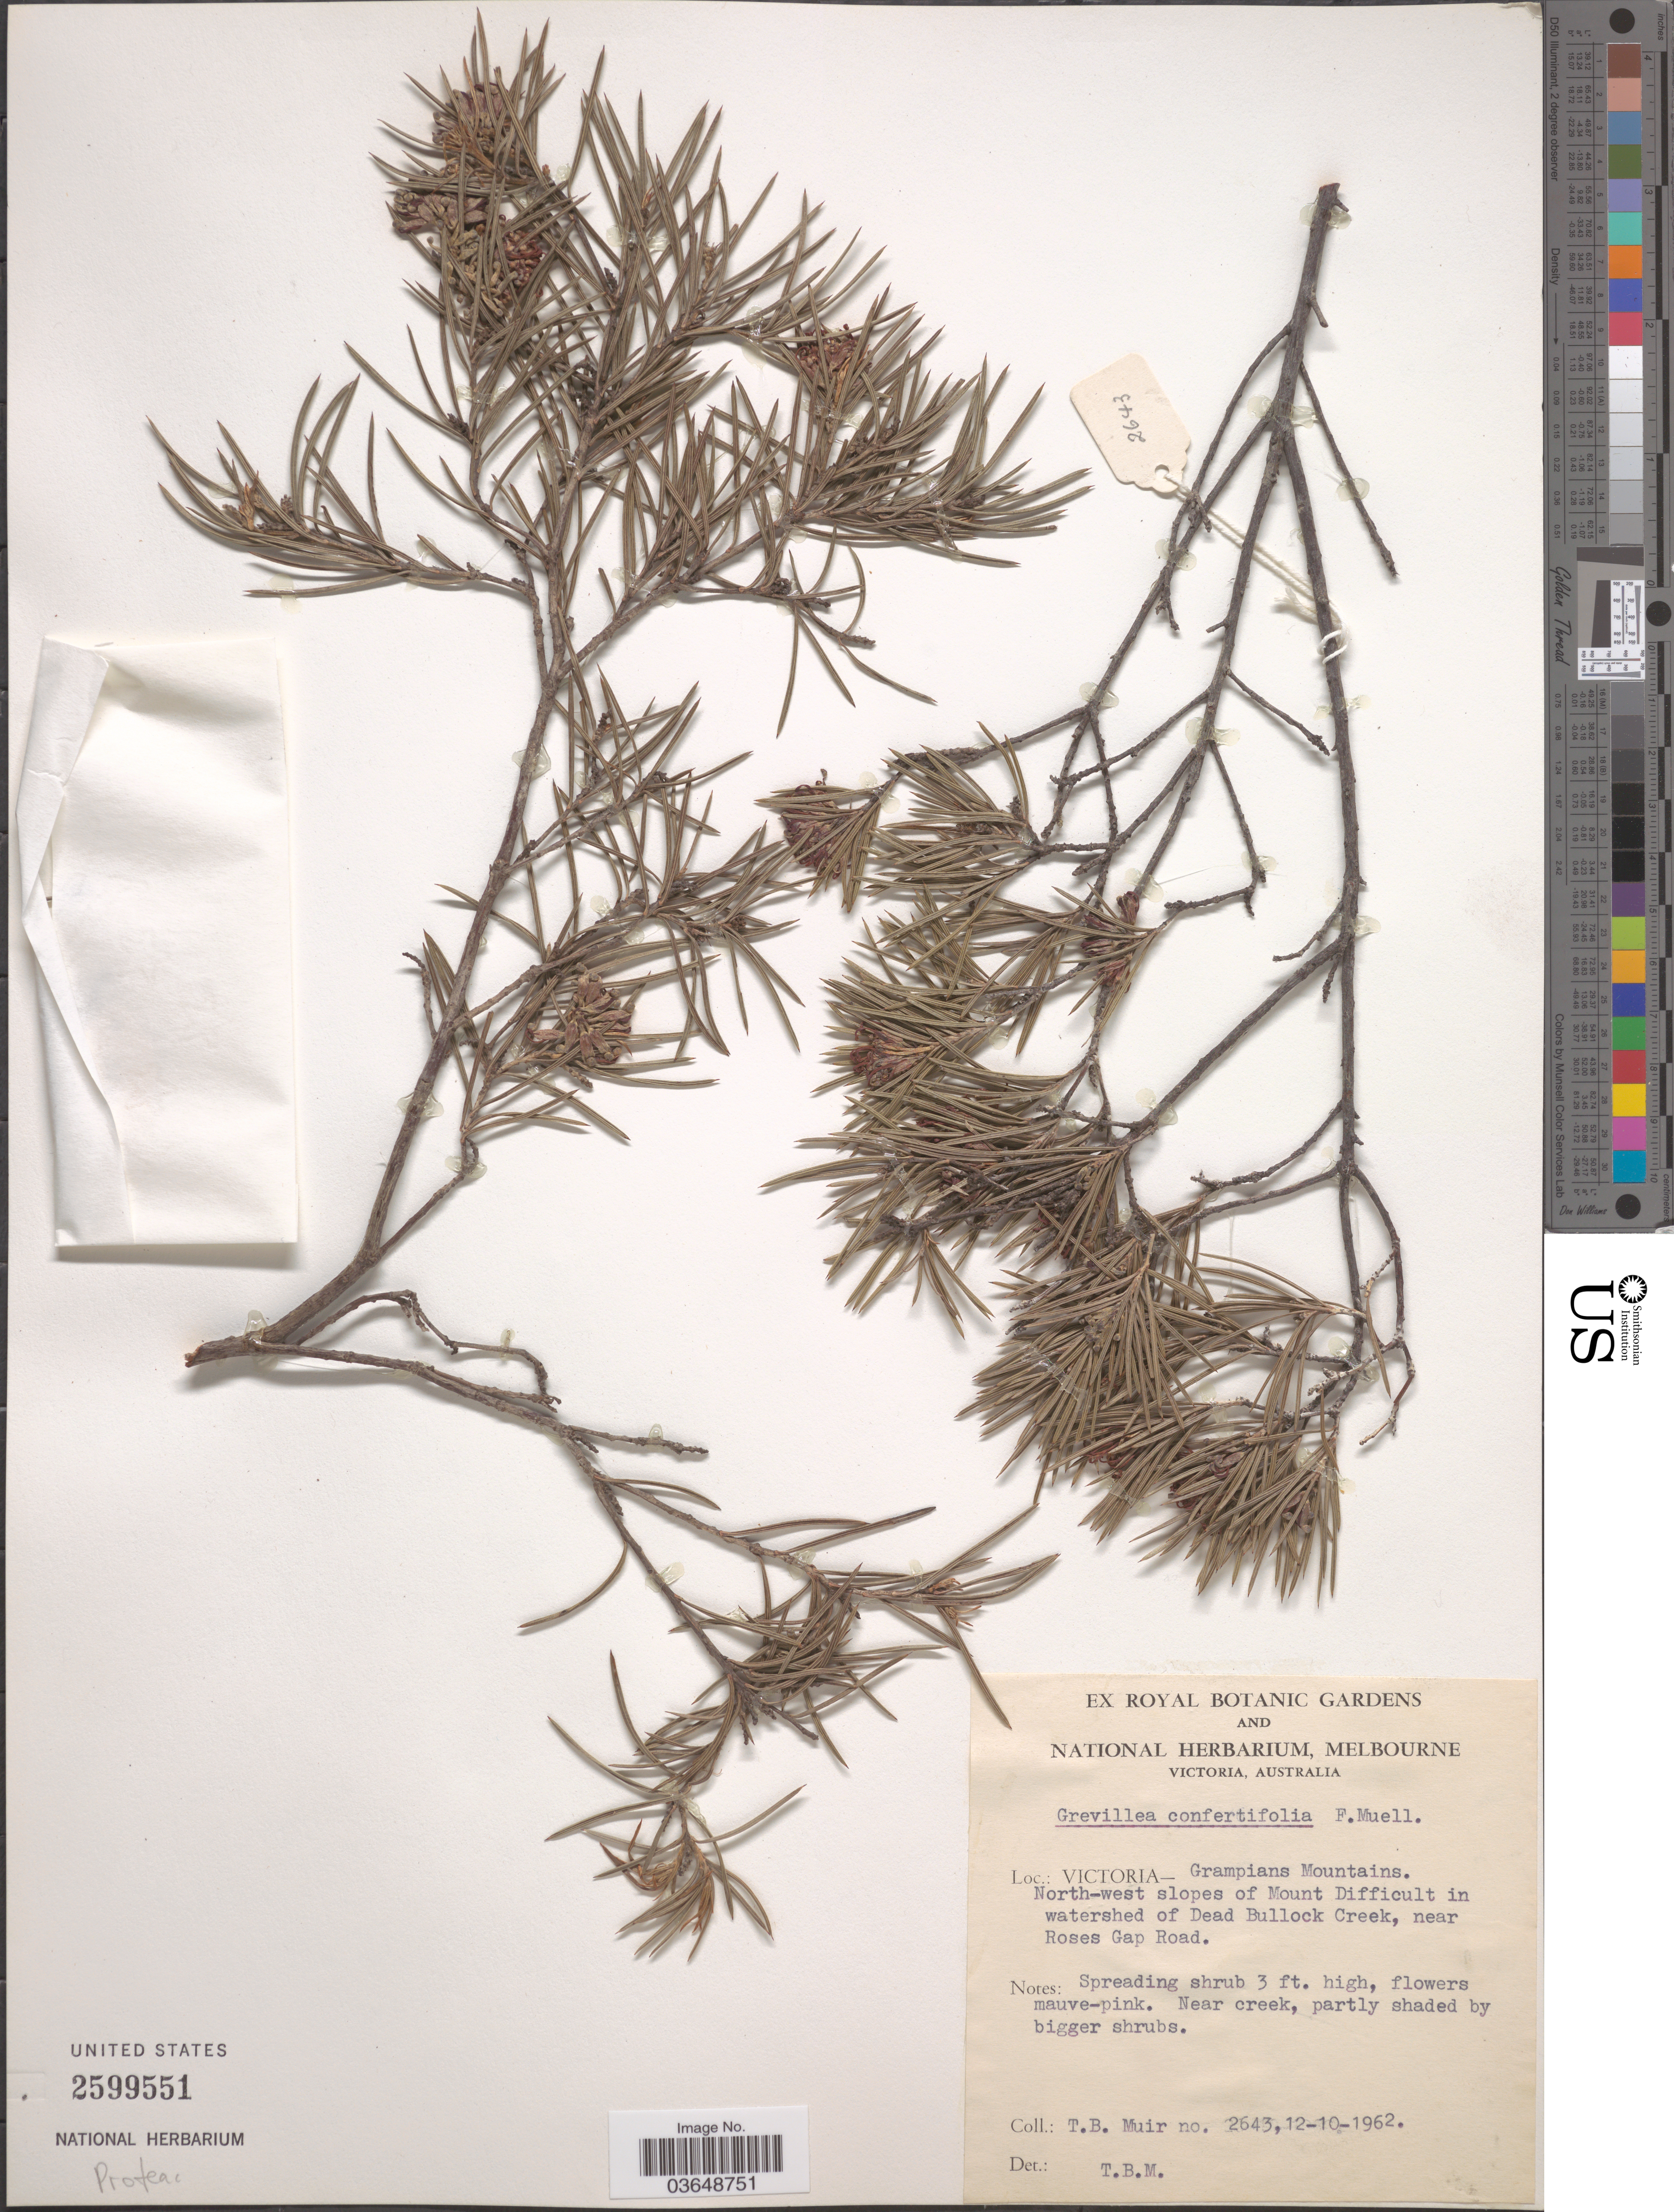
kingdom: Plantae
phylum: Tracheophyta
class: Magnoliopsida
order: Proteales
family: Proteaceae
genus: Grevillea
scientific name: Grevillea confertifolia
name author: F. Muell.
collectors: T. Muir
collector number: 2643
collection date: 1962-10-12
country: Australia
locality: Victoria - Grampians Mountains. North-west slopes of Mount Difficult in watershed of Dead Bullock Creek, near Roses Gap Road.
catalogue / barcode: US 2599551